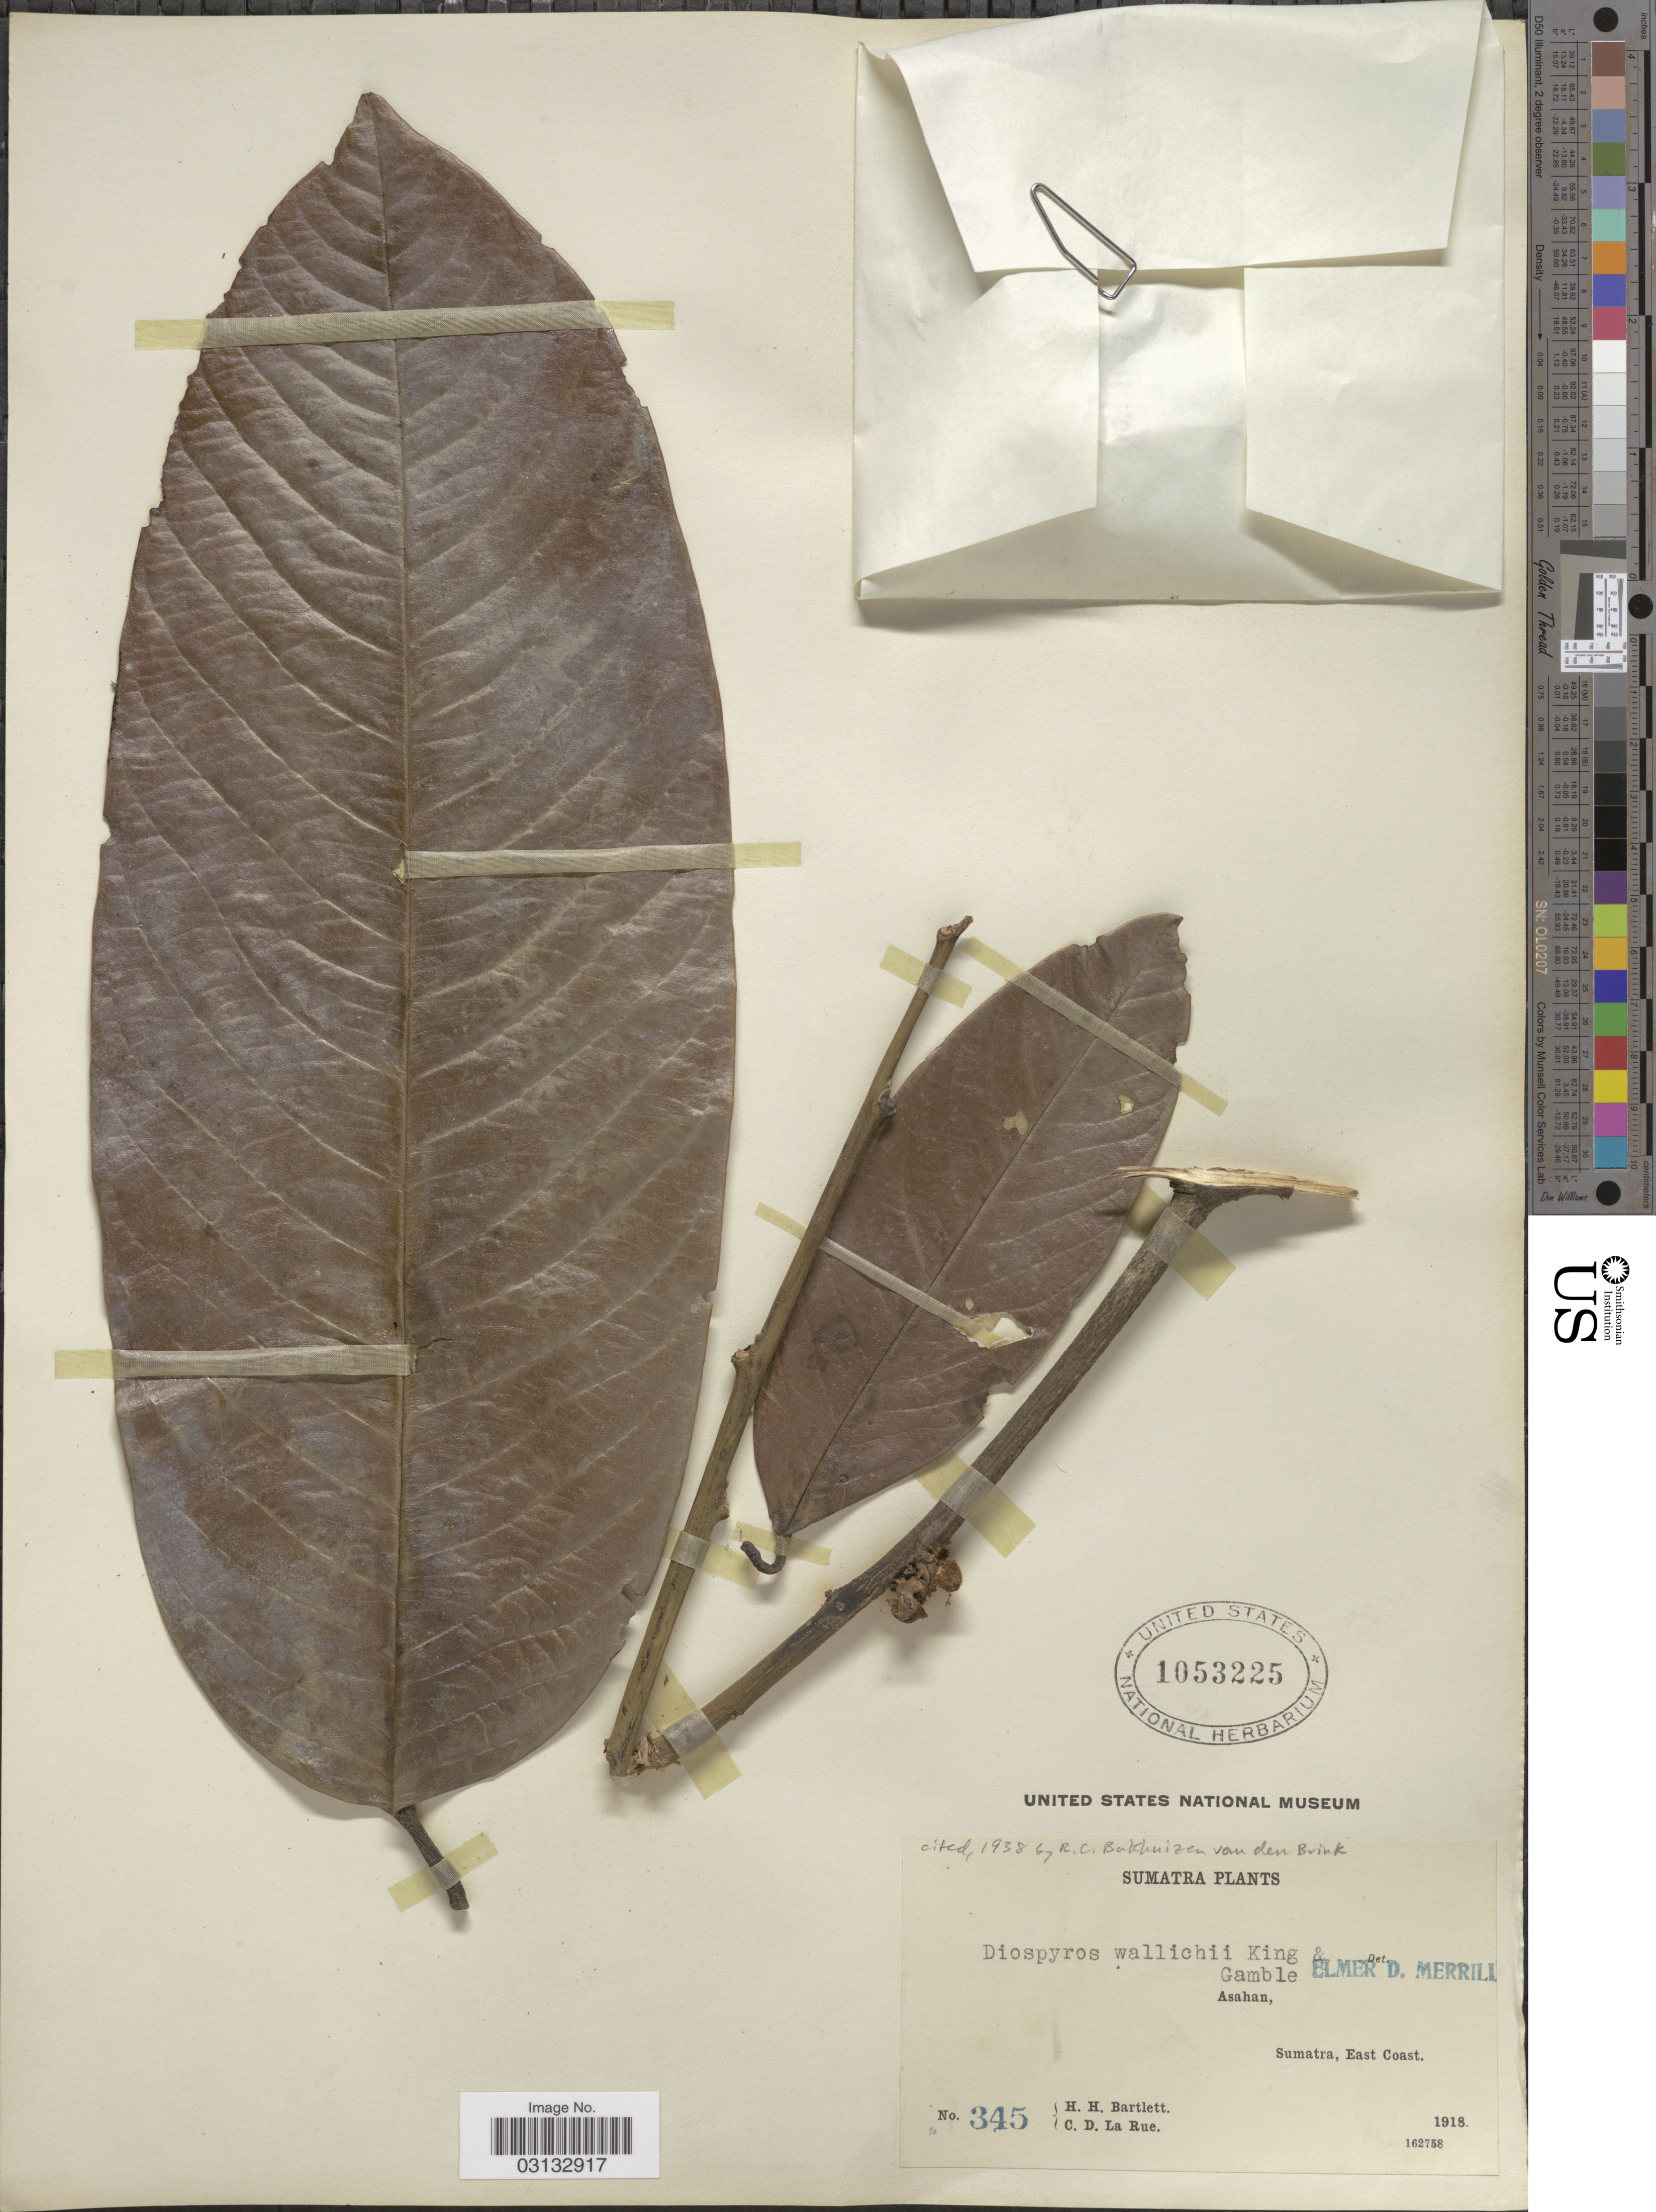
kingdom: Plantae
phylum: Tracheophyta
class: Magnoliopsida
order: Ericales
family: Ebenaceae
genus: Diospyros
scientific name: Diospyros wallichii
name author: King & Gamble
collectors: H. H. Bartlett & C. La Rue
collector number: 345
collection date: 1918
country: Indonesia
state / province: Sumatra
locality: Asahan, Sumatra, East Coast.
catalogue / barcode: US 1053225